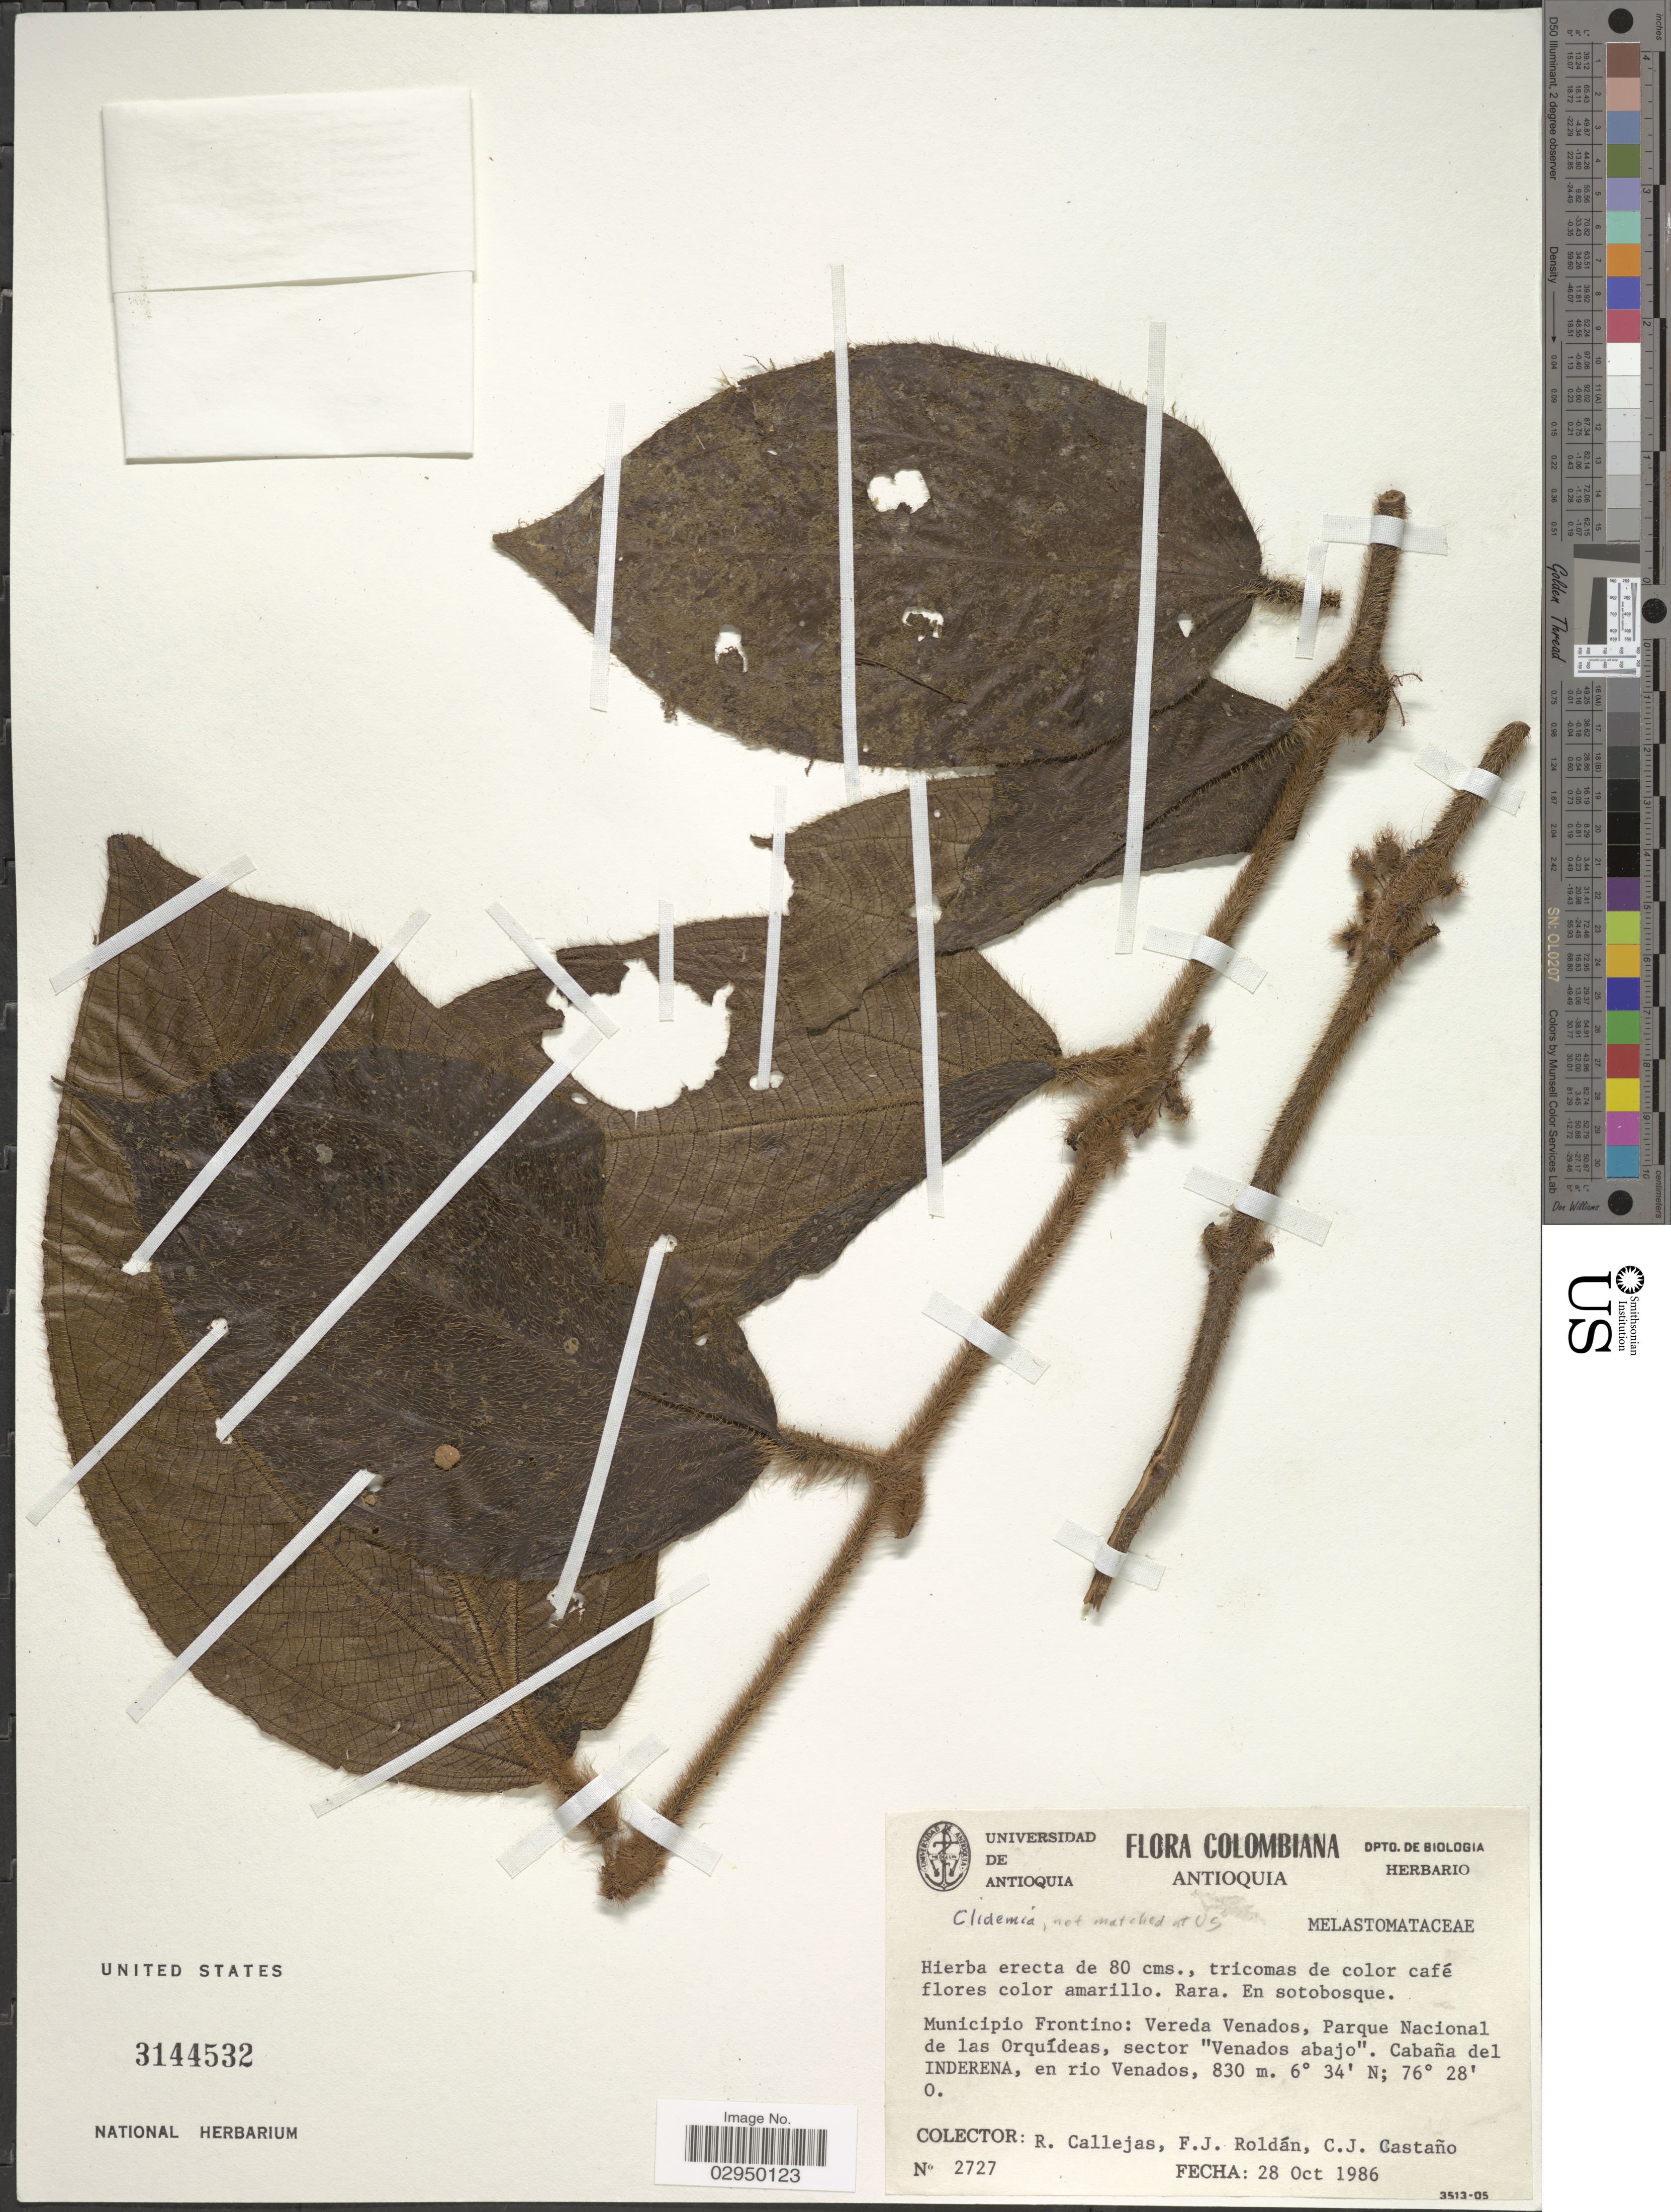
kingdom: Plantae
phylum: Tracheophyta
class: Magnoliopsida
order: Myrtales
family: Melastomataceae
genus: Clidemia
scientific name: Clidemia sp.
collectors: R. Callejas, F. J. Roldán & C. Castaño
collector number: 2727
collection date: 1986-10-28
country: Colombia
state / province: Antioquia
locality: Municipio Frontino: Vereda Venados, Parque Nacional de las Orquídeas, sector "Venados abajo". Cabaña del Inderena, en rio Venados.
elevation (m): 830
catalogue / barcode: US 3144532